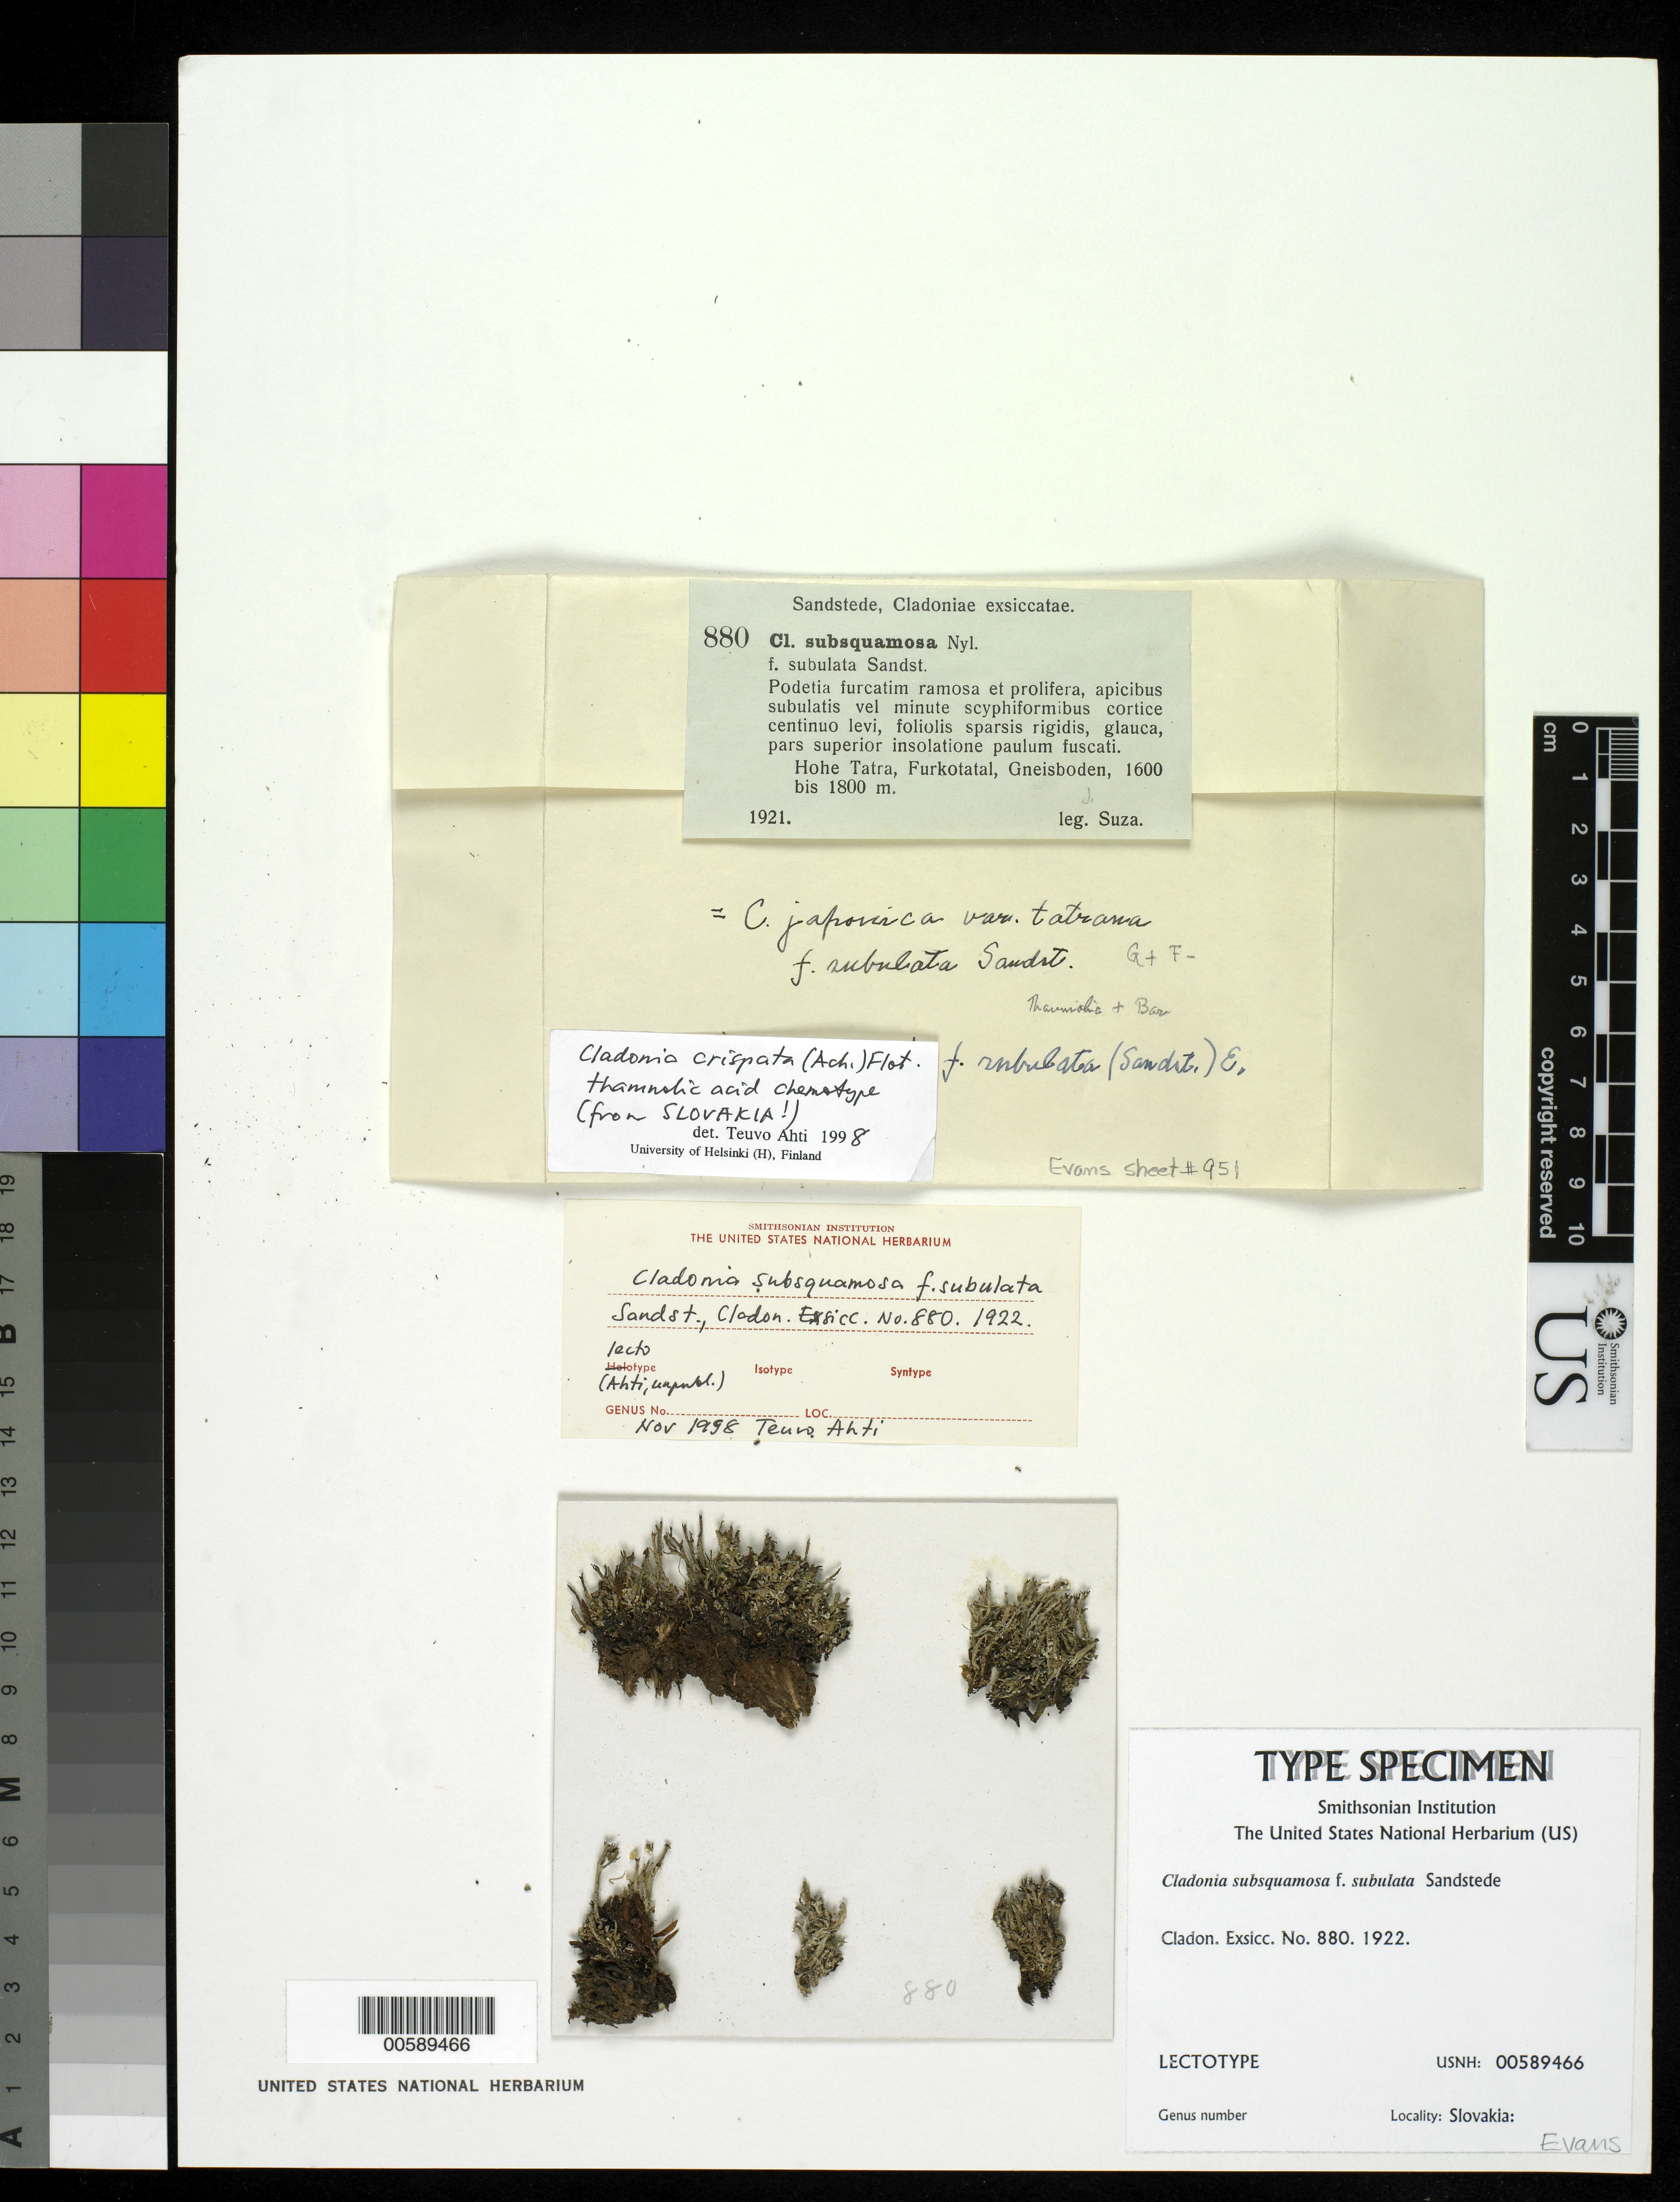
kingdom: Fungi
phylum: Ascomycota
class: Lecanoromycetes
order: Lecanorales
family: Cladoniaceae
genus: Cladonia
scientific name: Cladonia subsquamosa f. subulata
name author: Sandst.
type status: Lectotype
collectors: J. Suza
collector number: Sandst., Clad. Exs. 880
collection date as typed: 1921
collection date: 1921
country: Slovakia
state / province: Slovakia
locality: Hohe Tatre, Furkotatal, Gneisboden. [High Tatra, Furkota Valley, gneiss soil].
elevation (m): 1600